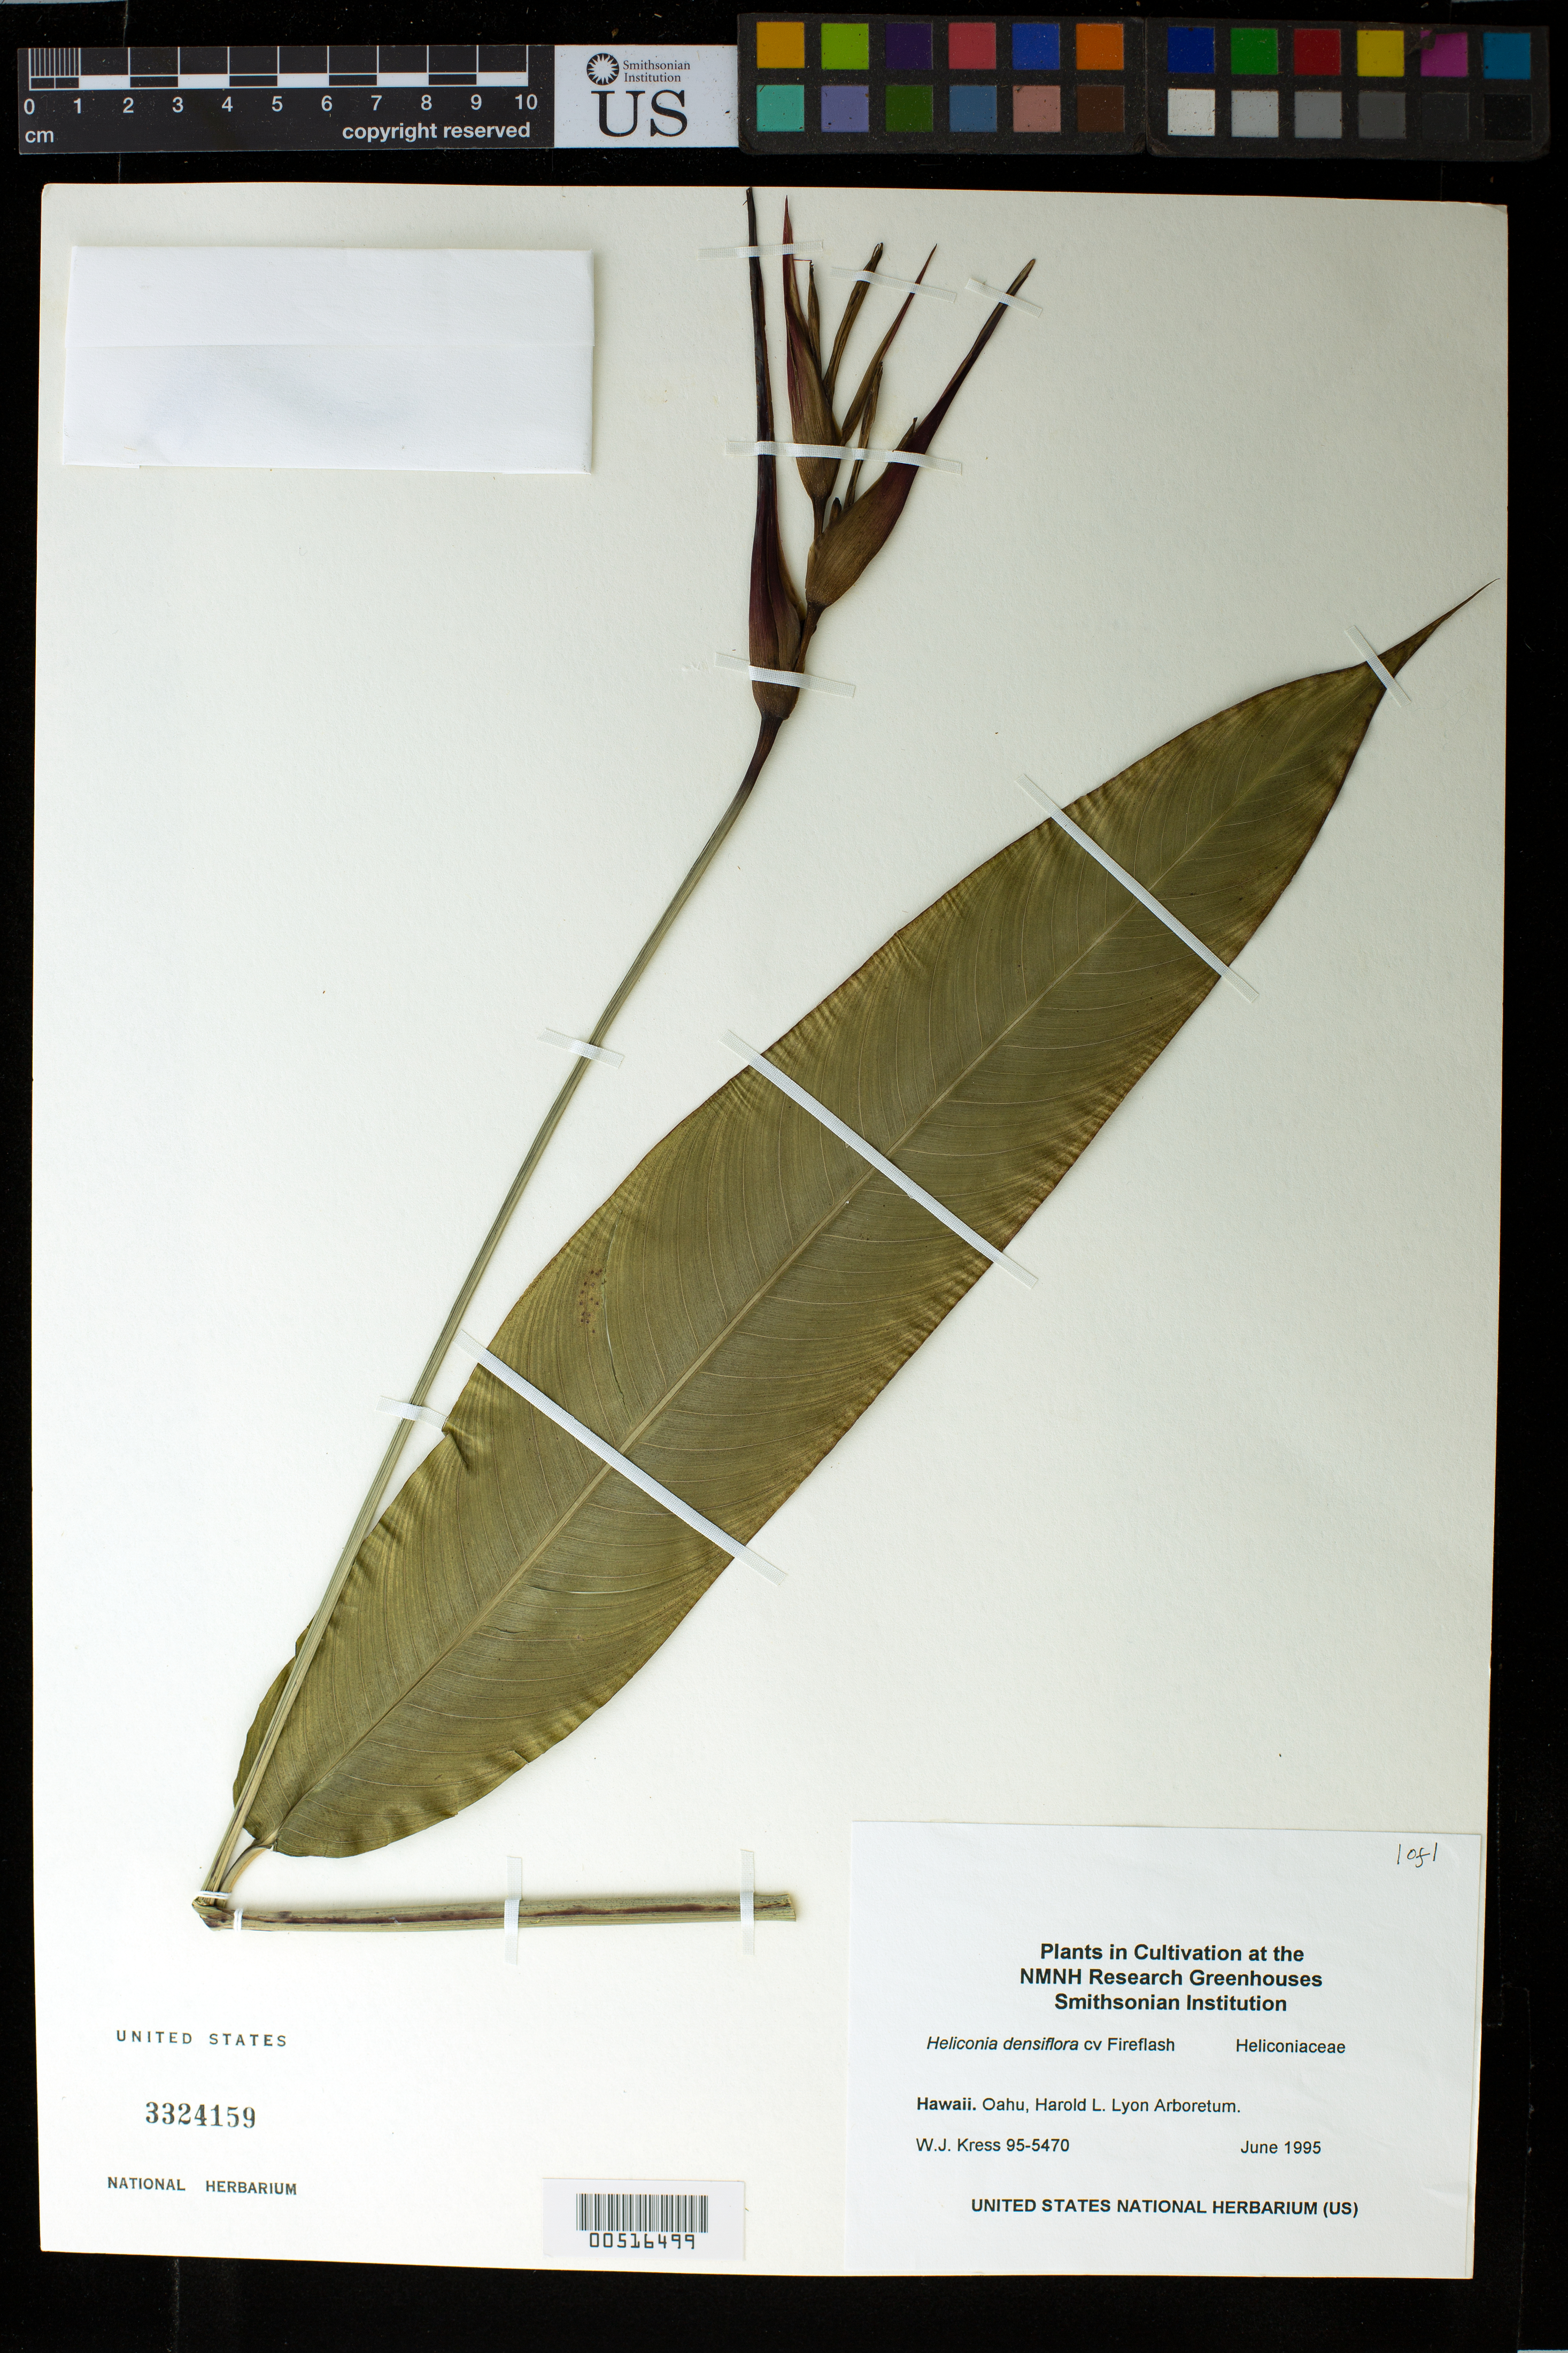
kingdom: Plantae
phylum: Tracheophyta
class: Liliopsida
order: Zingiberales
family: Heliconiaceae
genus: Heliconia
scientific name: Heliconia densiflora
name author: B. Verl.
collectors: W. J. Kress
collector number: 95-5470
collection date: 1995-06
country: United States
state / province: Maryland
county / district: Prince George's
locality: MSC Botany Research Greenhouses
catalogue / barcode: US 3324159